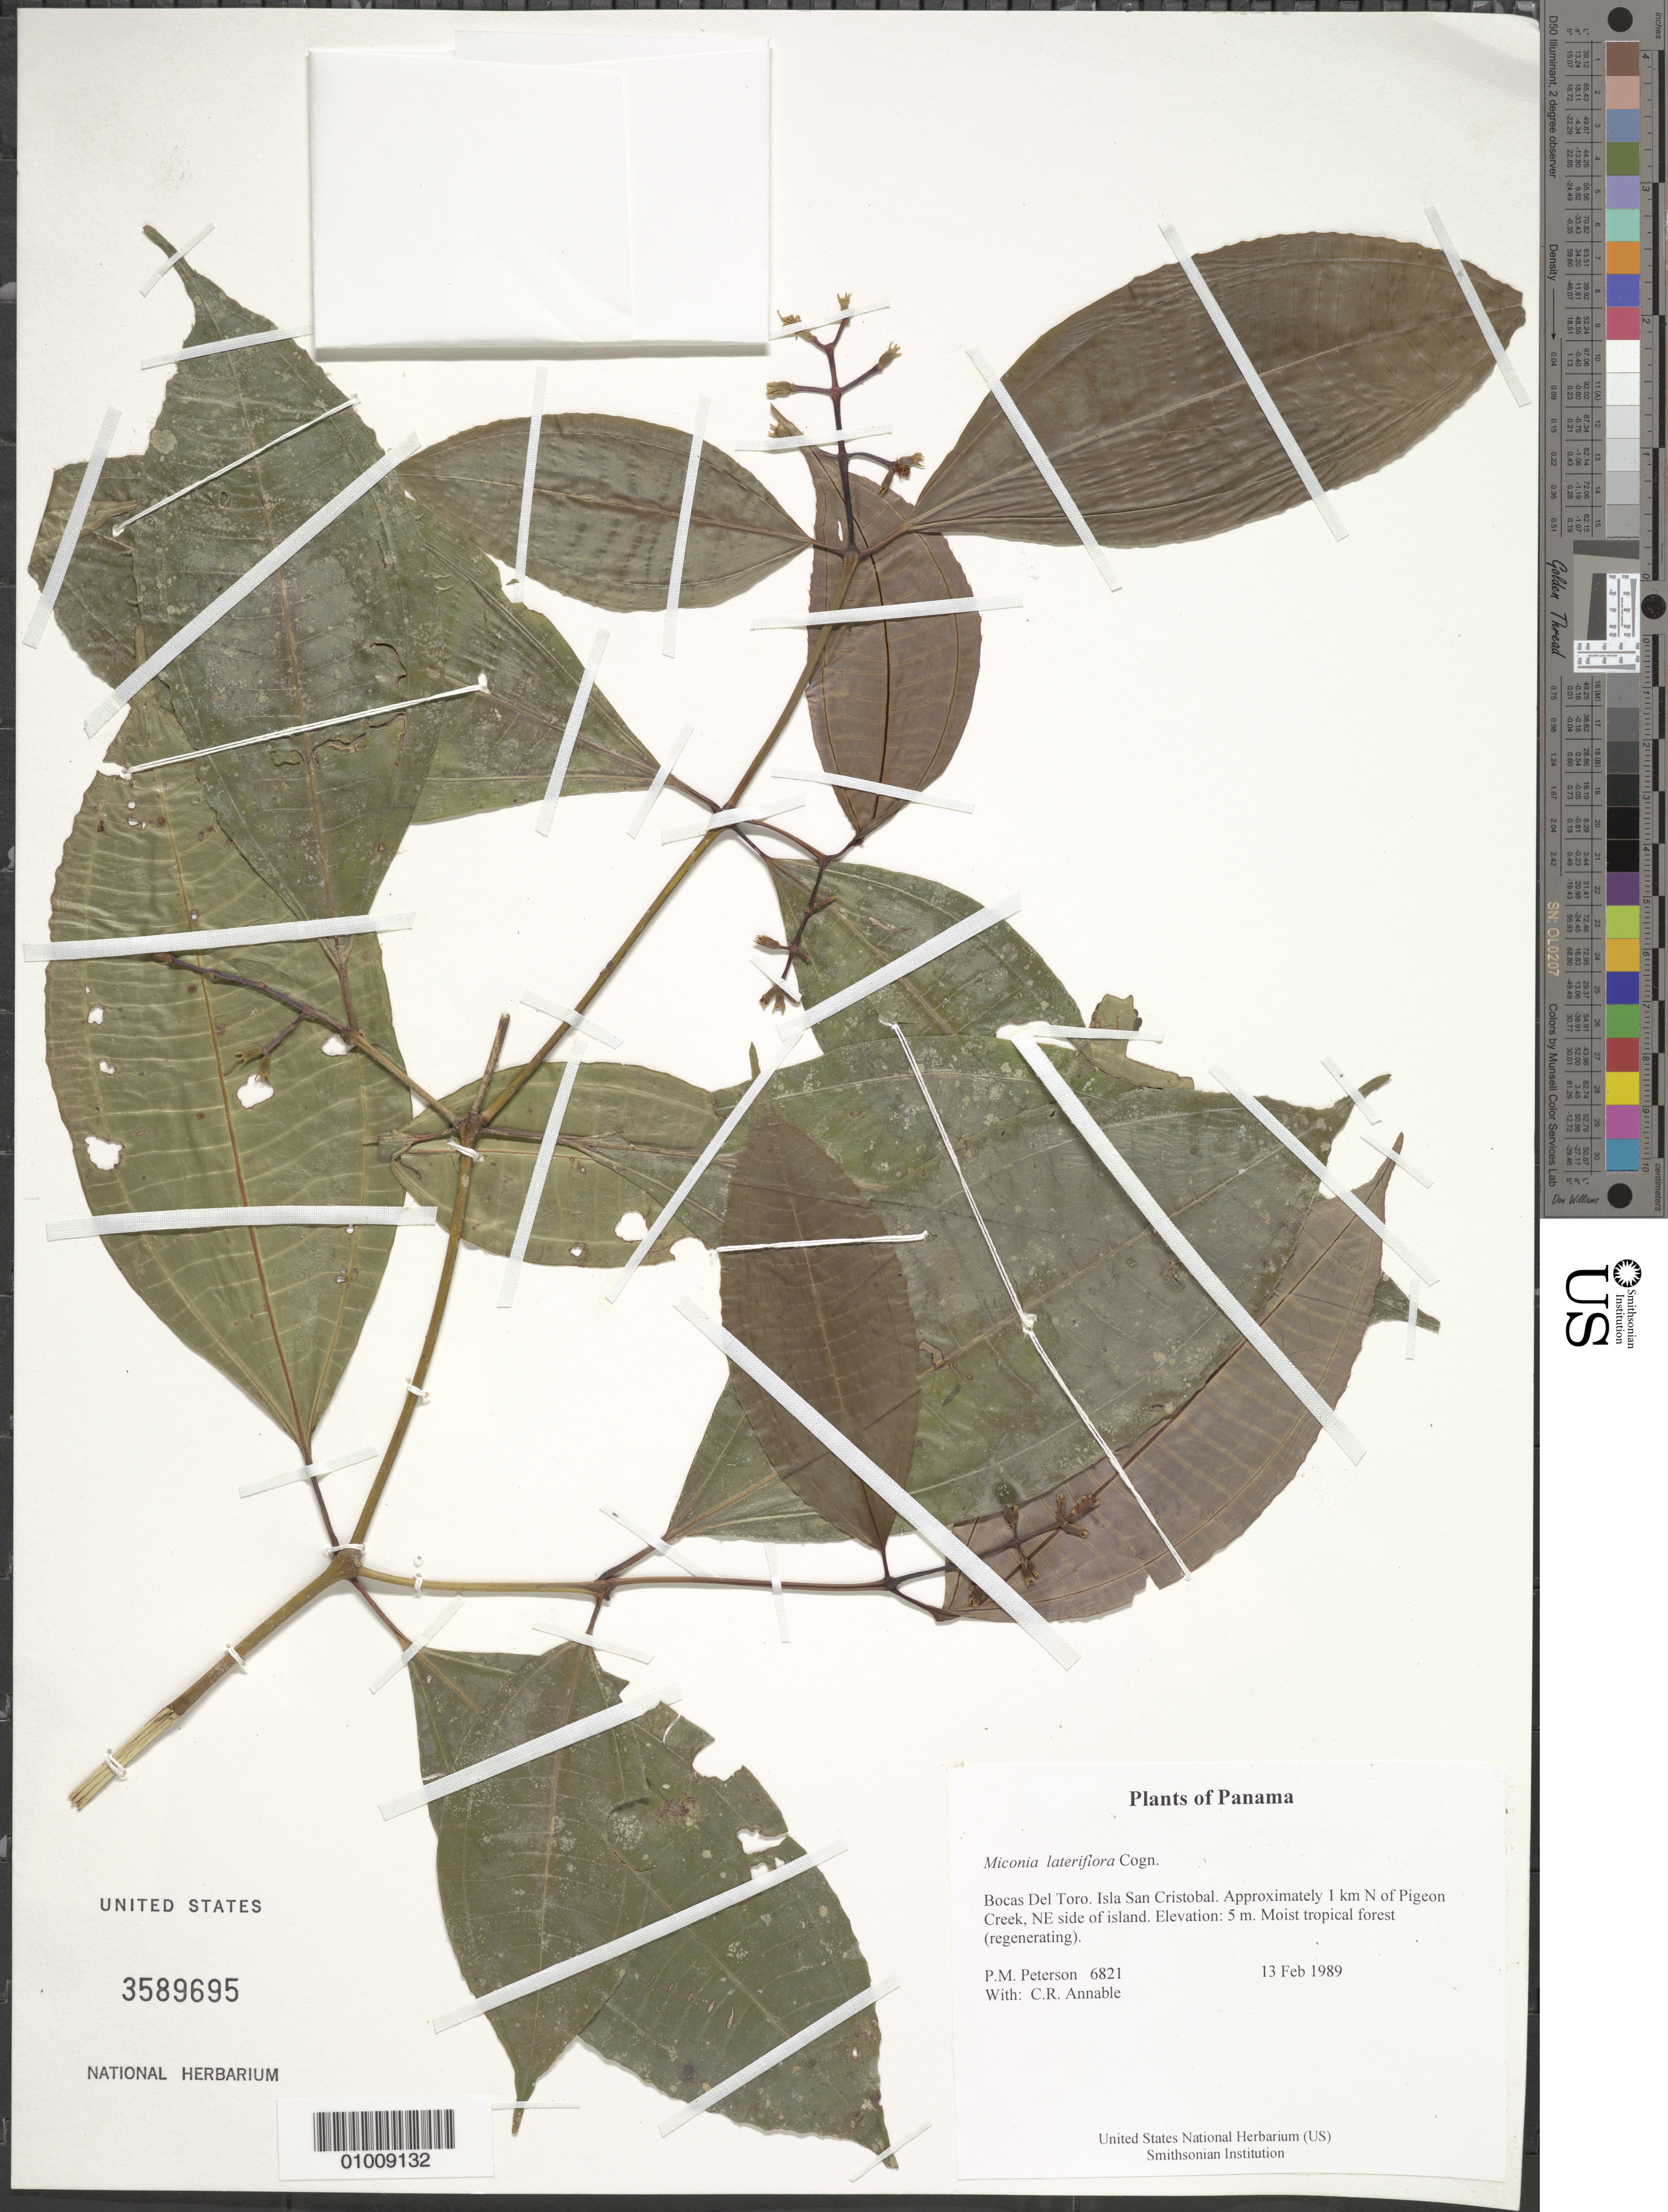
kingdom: Plantae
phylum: Tracheophyta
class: Magnoliopsida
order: Myrtales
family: Melastomataceae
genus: Miconia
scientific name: Miconia lateriflora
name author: Cogn.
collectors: P. M. Peterson & C. R. Annable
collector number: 06821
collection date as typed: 13 Feb 1989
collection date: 1989-02-13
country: Panama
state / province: Bocas del Toro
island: San Cristobal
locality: Approximately 1 km N of Pigeon Creek, NE side of island.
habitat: Moist tropical forest (regenerating).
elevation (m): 5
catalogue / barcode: US 3589695